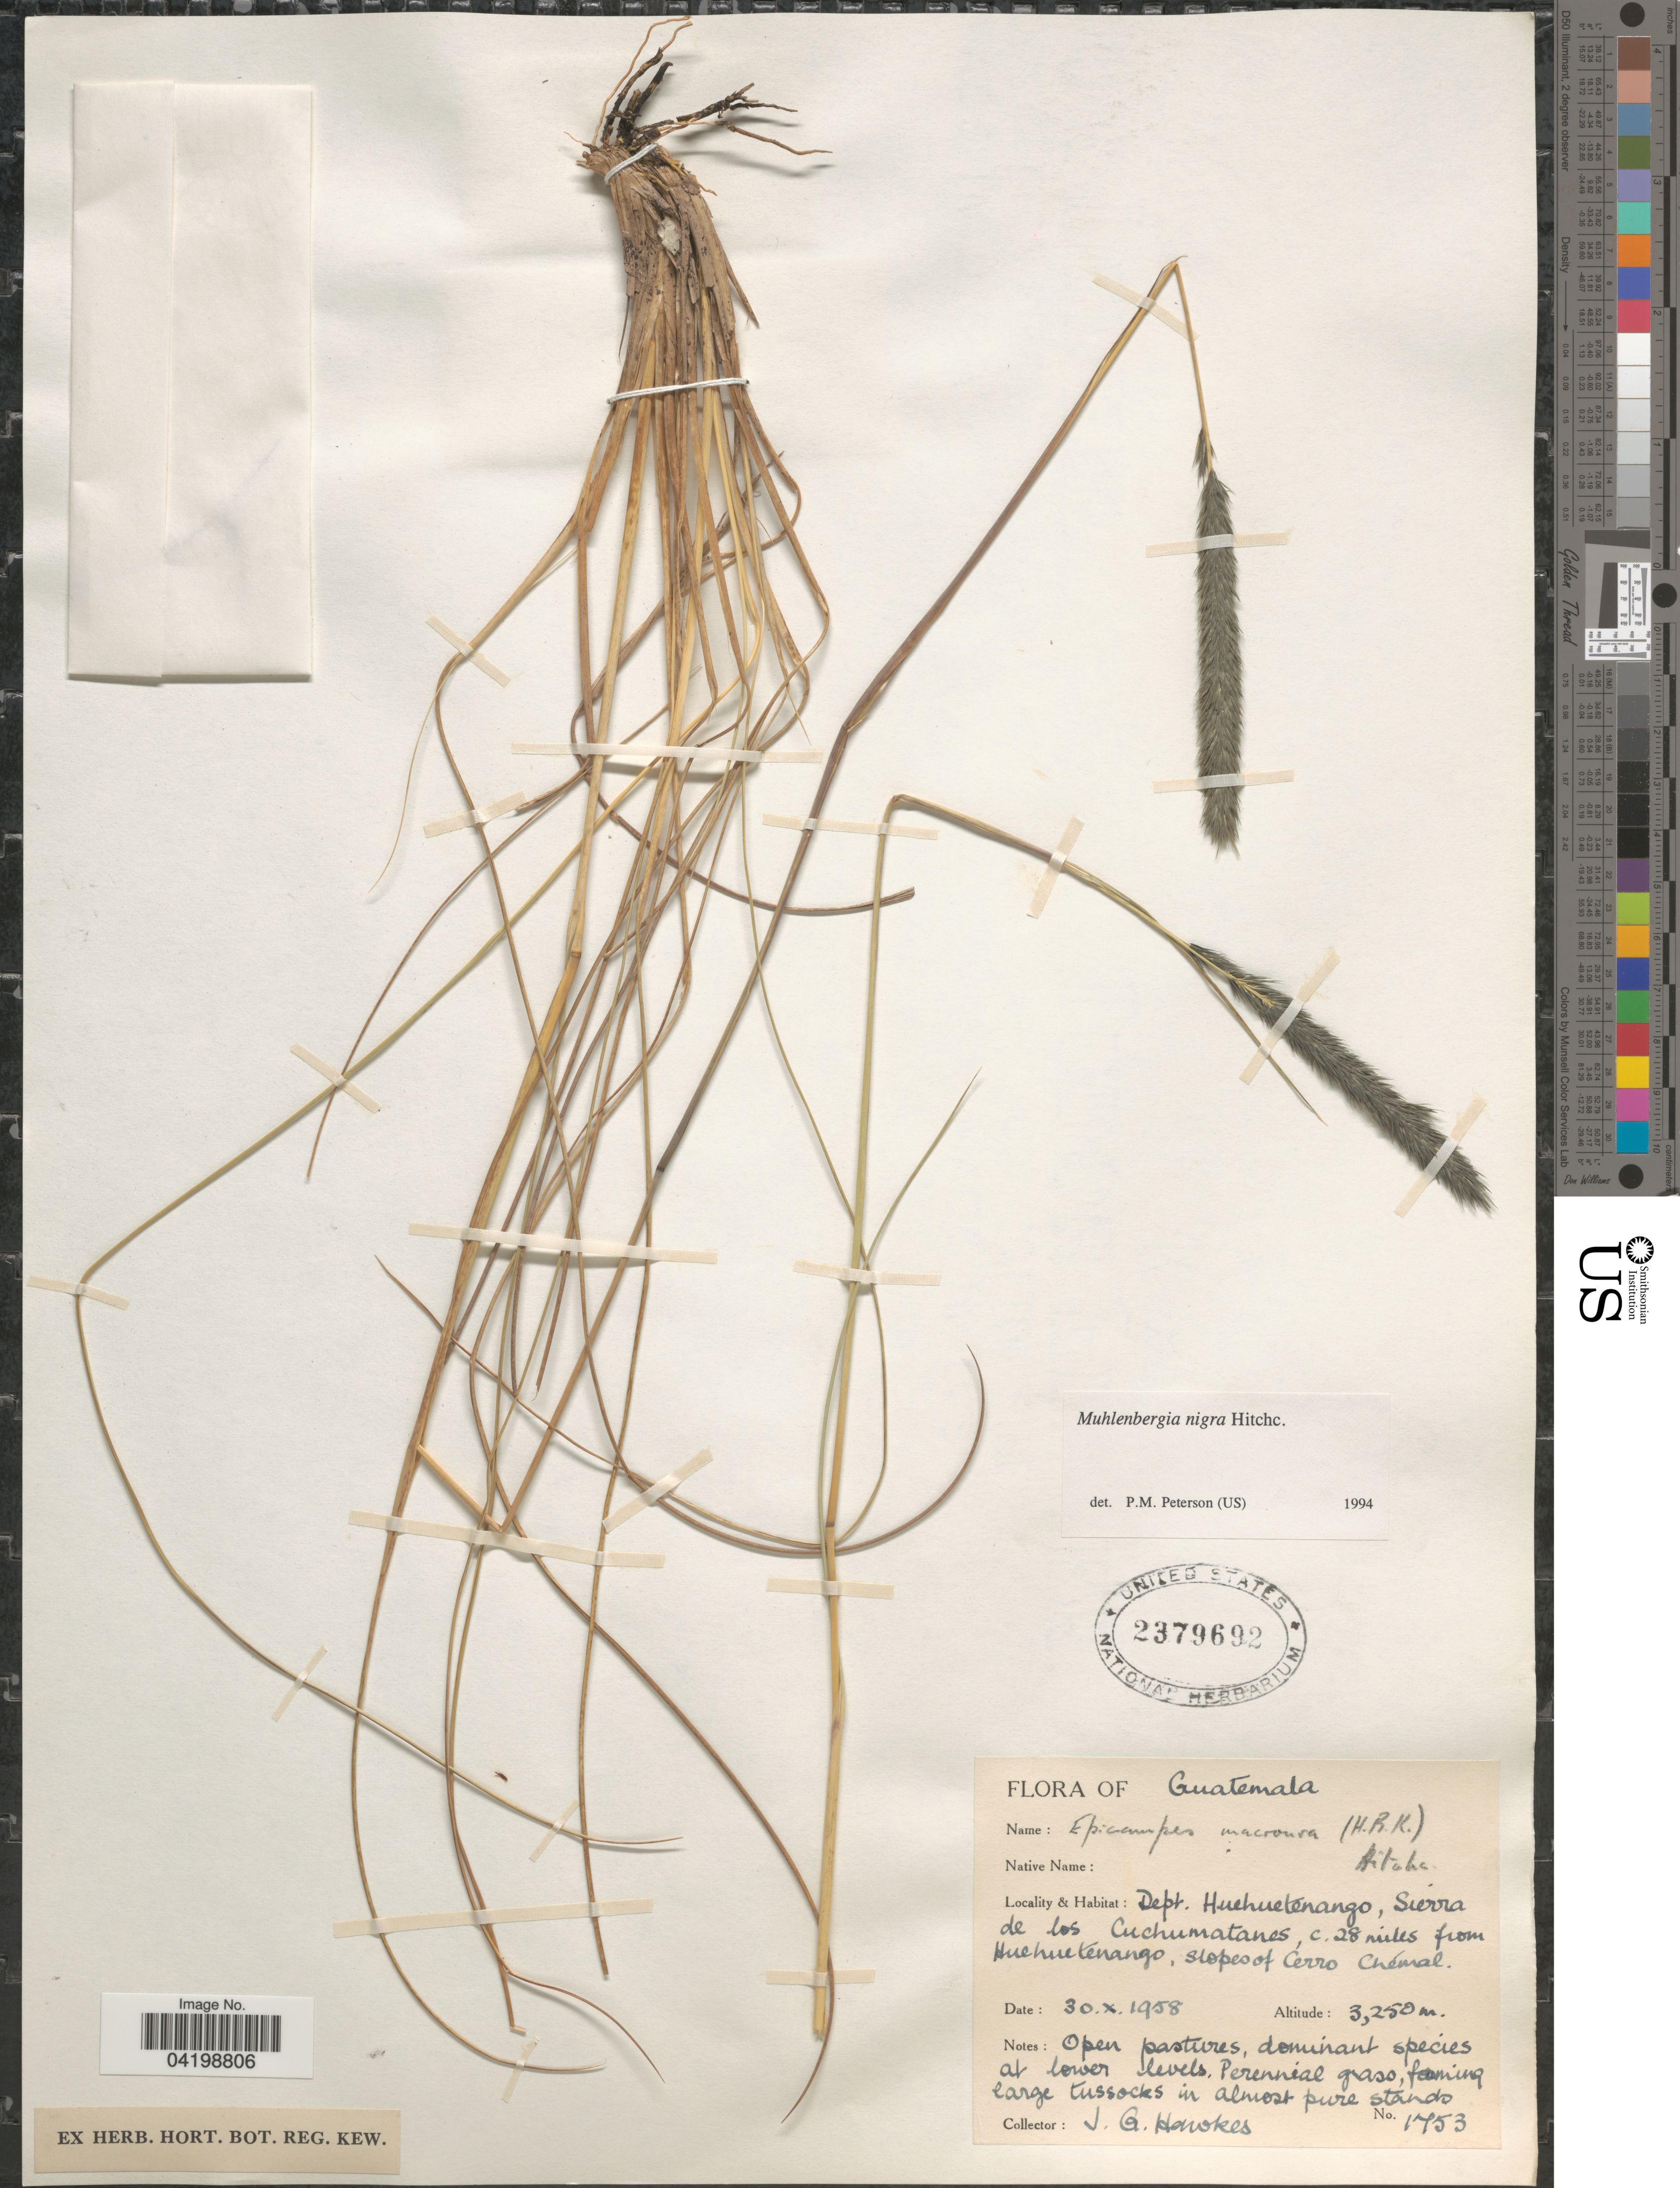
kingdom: Plantae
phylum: Tracheophyta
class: Liliopsida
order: Poales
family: Poaceae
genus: Muhlenbergia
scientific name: Muhlenbergia nigra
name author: Hitchc.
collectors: J. Hawkes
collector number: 1753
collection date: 1958-10-30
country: Guatemala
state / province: Huehuetenango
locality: Dept. Huehuetenango, Sierra de los Cuchumatanes, c. 28 miles from Huehuetenango, slopes of Cerro Chémal.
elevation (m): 3250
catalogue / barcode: US 2379692